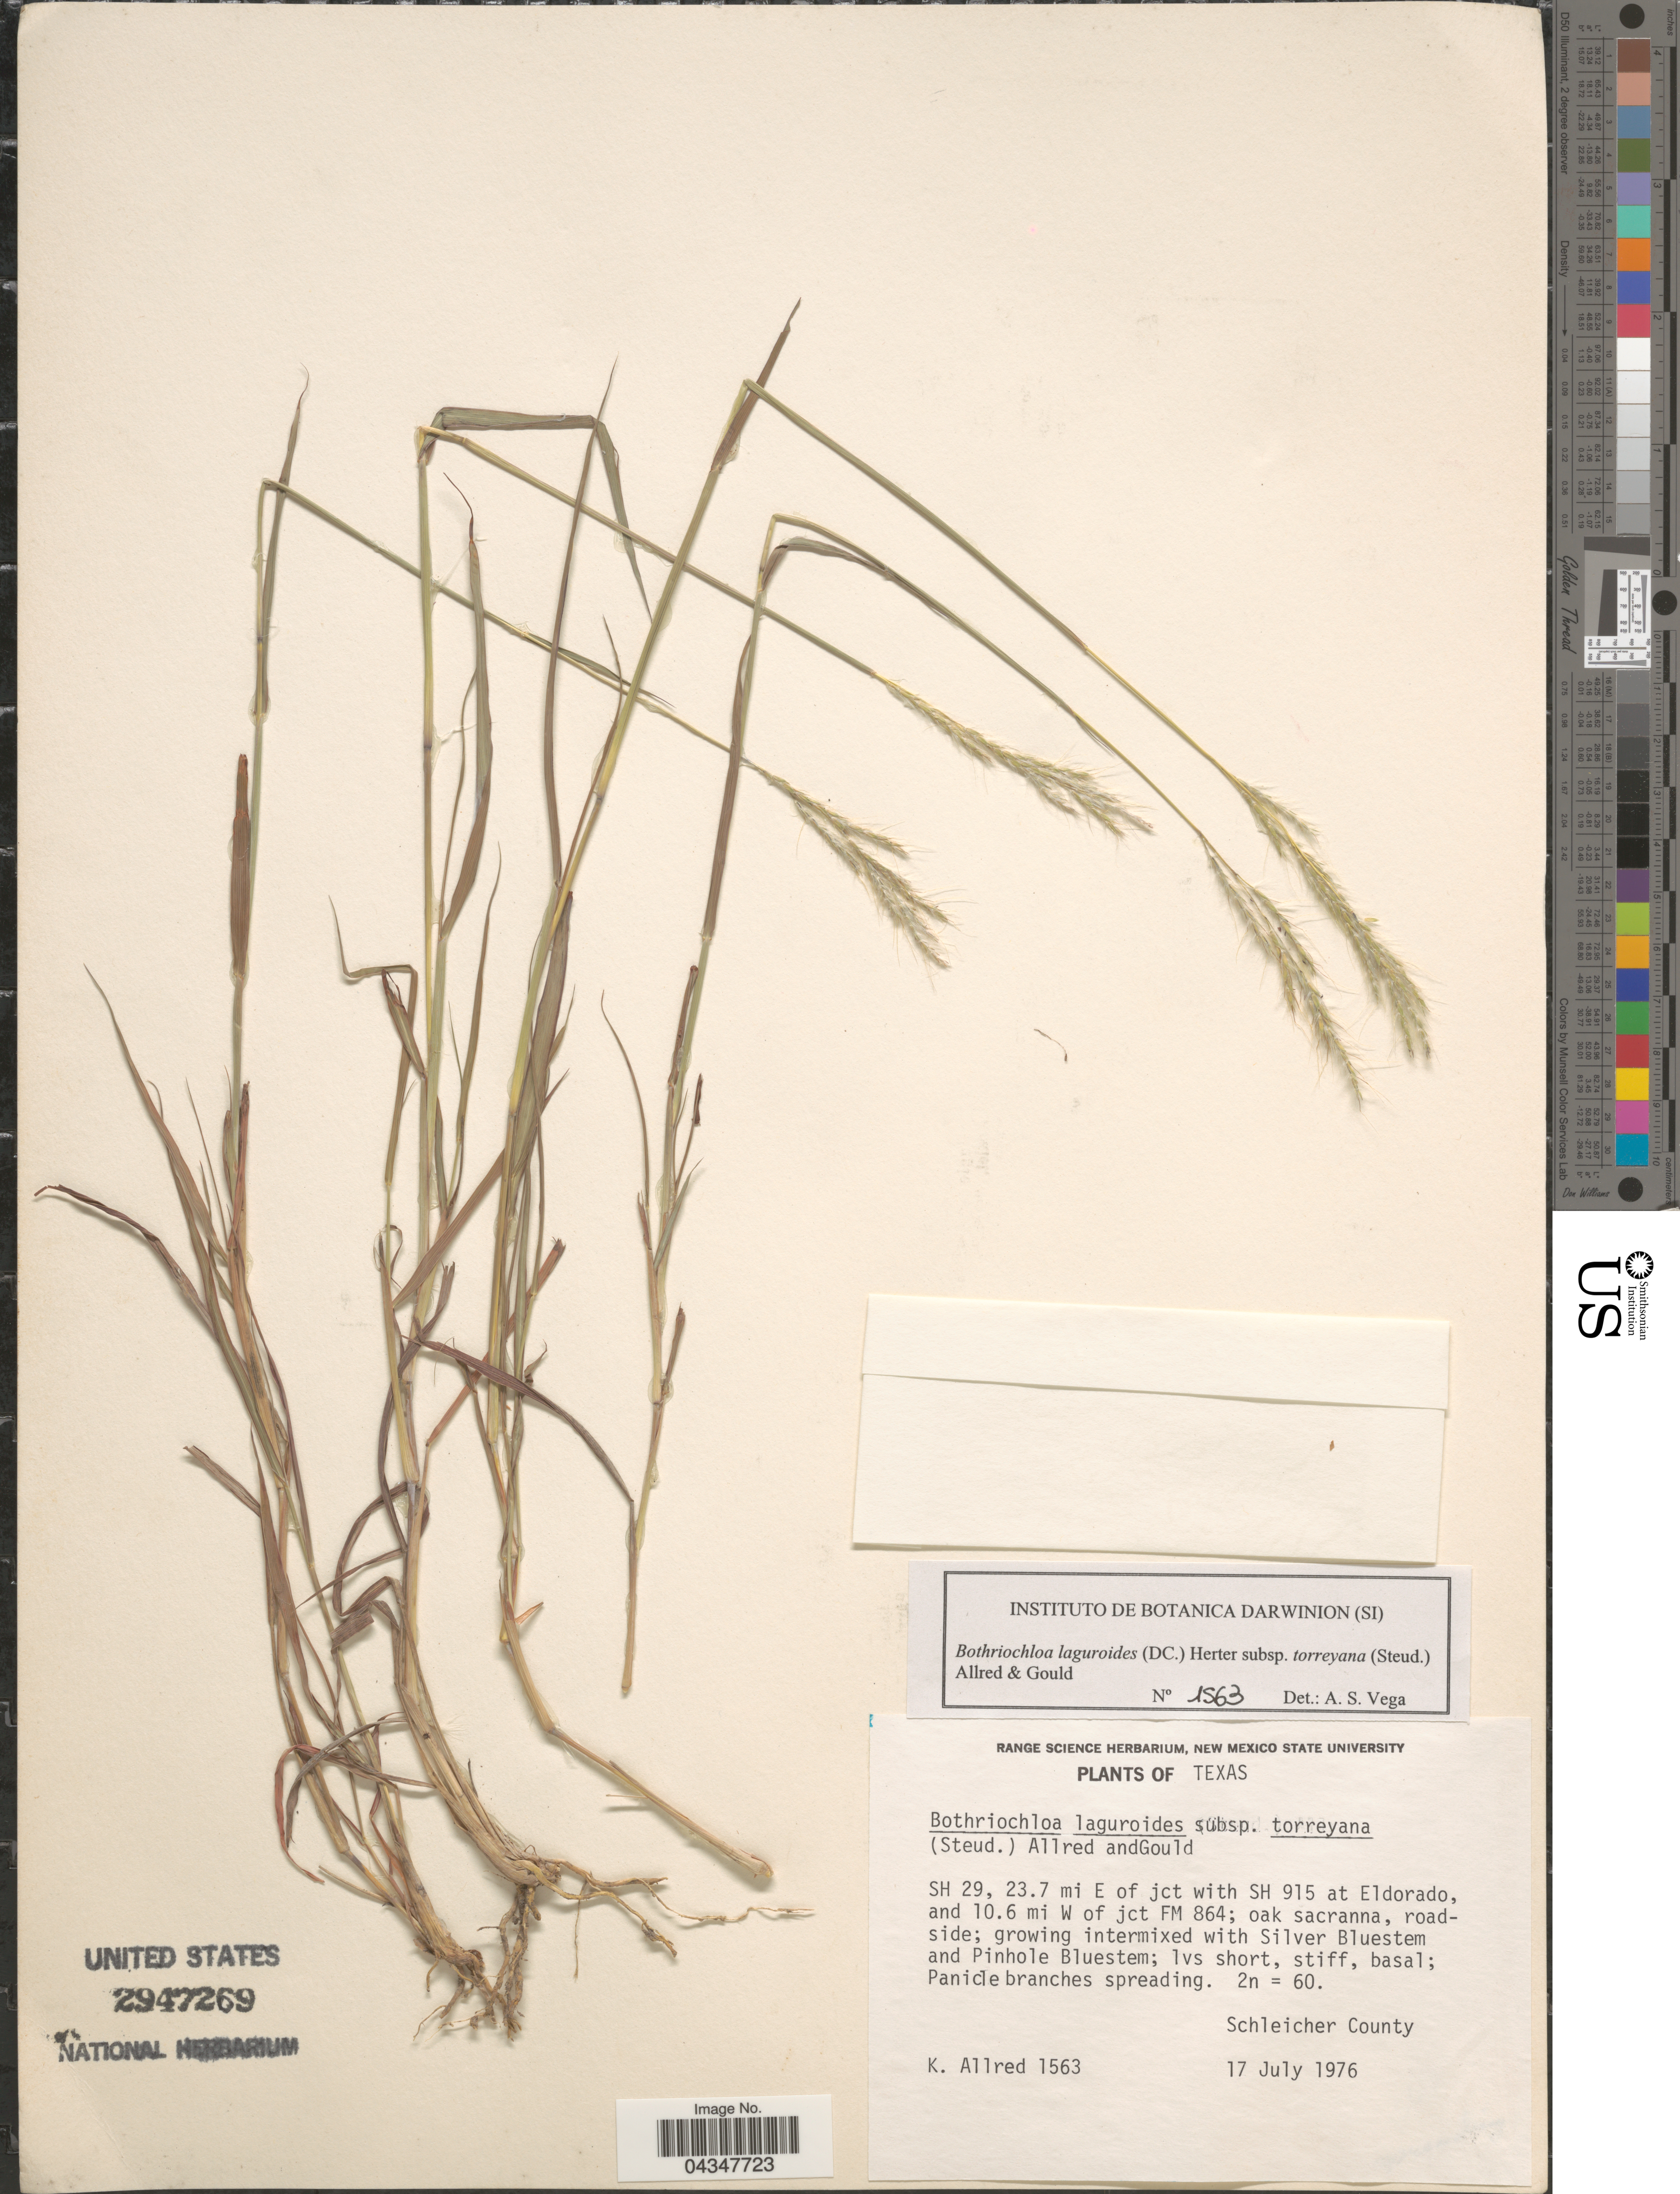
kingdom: Plantae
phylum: Tracheophyta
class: Liliopsida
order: Poales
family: Poaceae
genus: Bothriochloa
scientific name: Bothriochloa laguroides subsp. torreyana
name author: (Steud.) Allred & Gould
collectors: K. W. Allred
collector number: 1563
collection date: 1976-07-17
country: United States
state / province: Texas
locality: SH 29, 23.7 mi E of jct with SH 915 at Eldorado, and 10.6 mi W of jct FM 864. Schleicher County.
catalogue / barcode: US 2947269